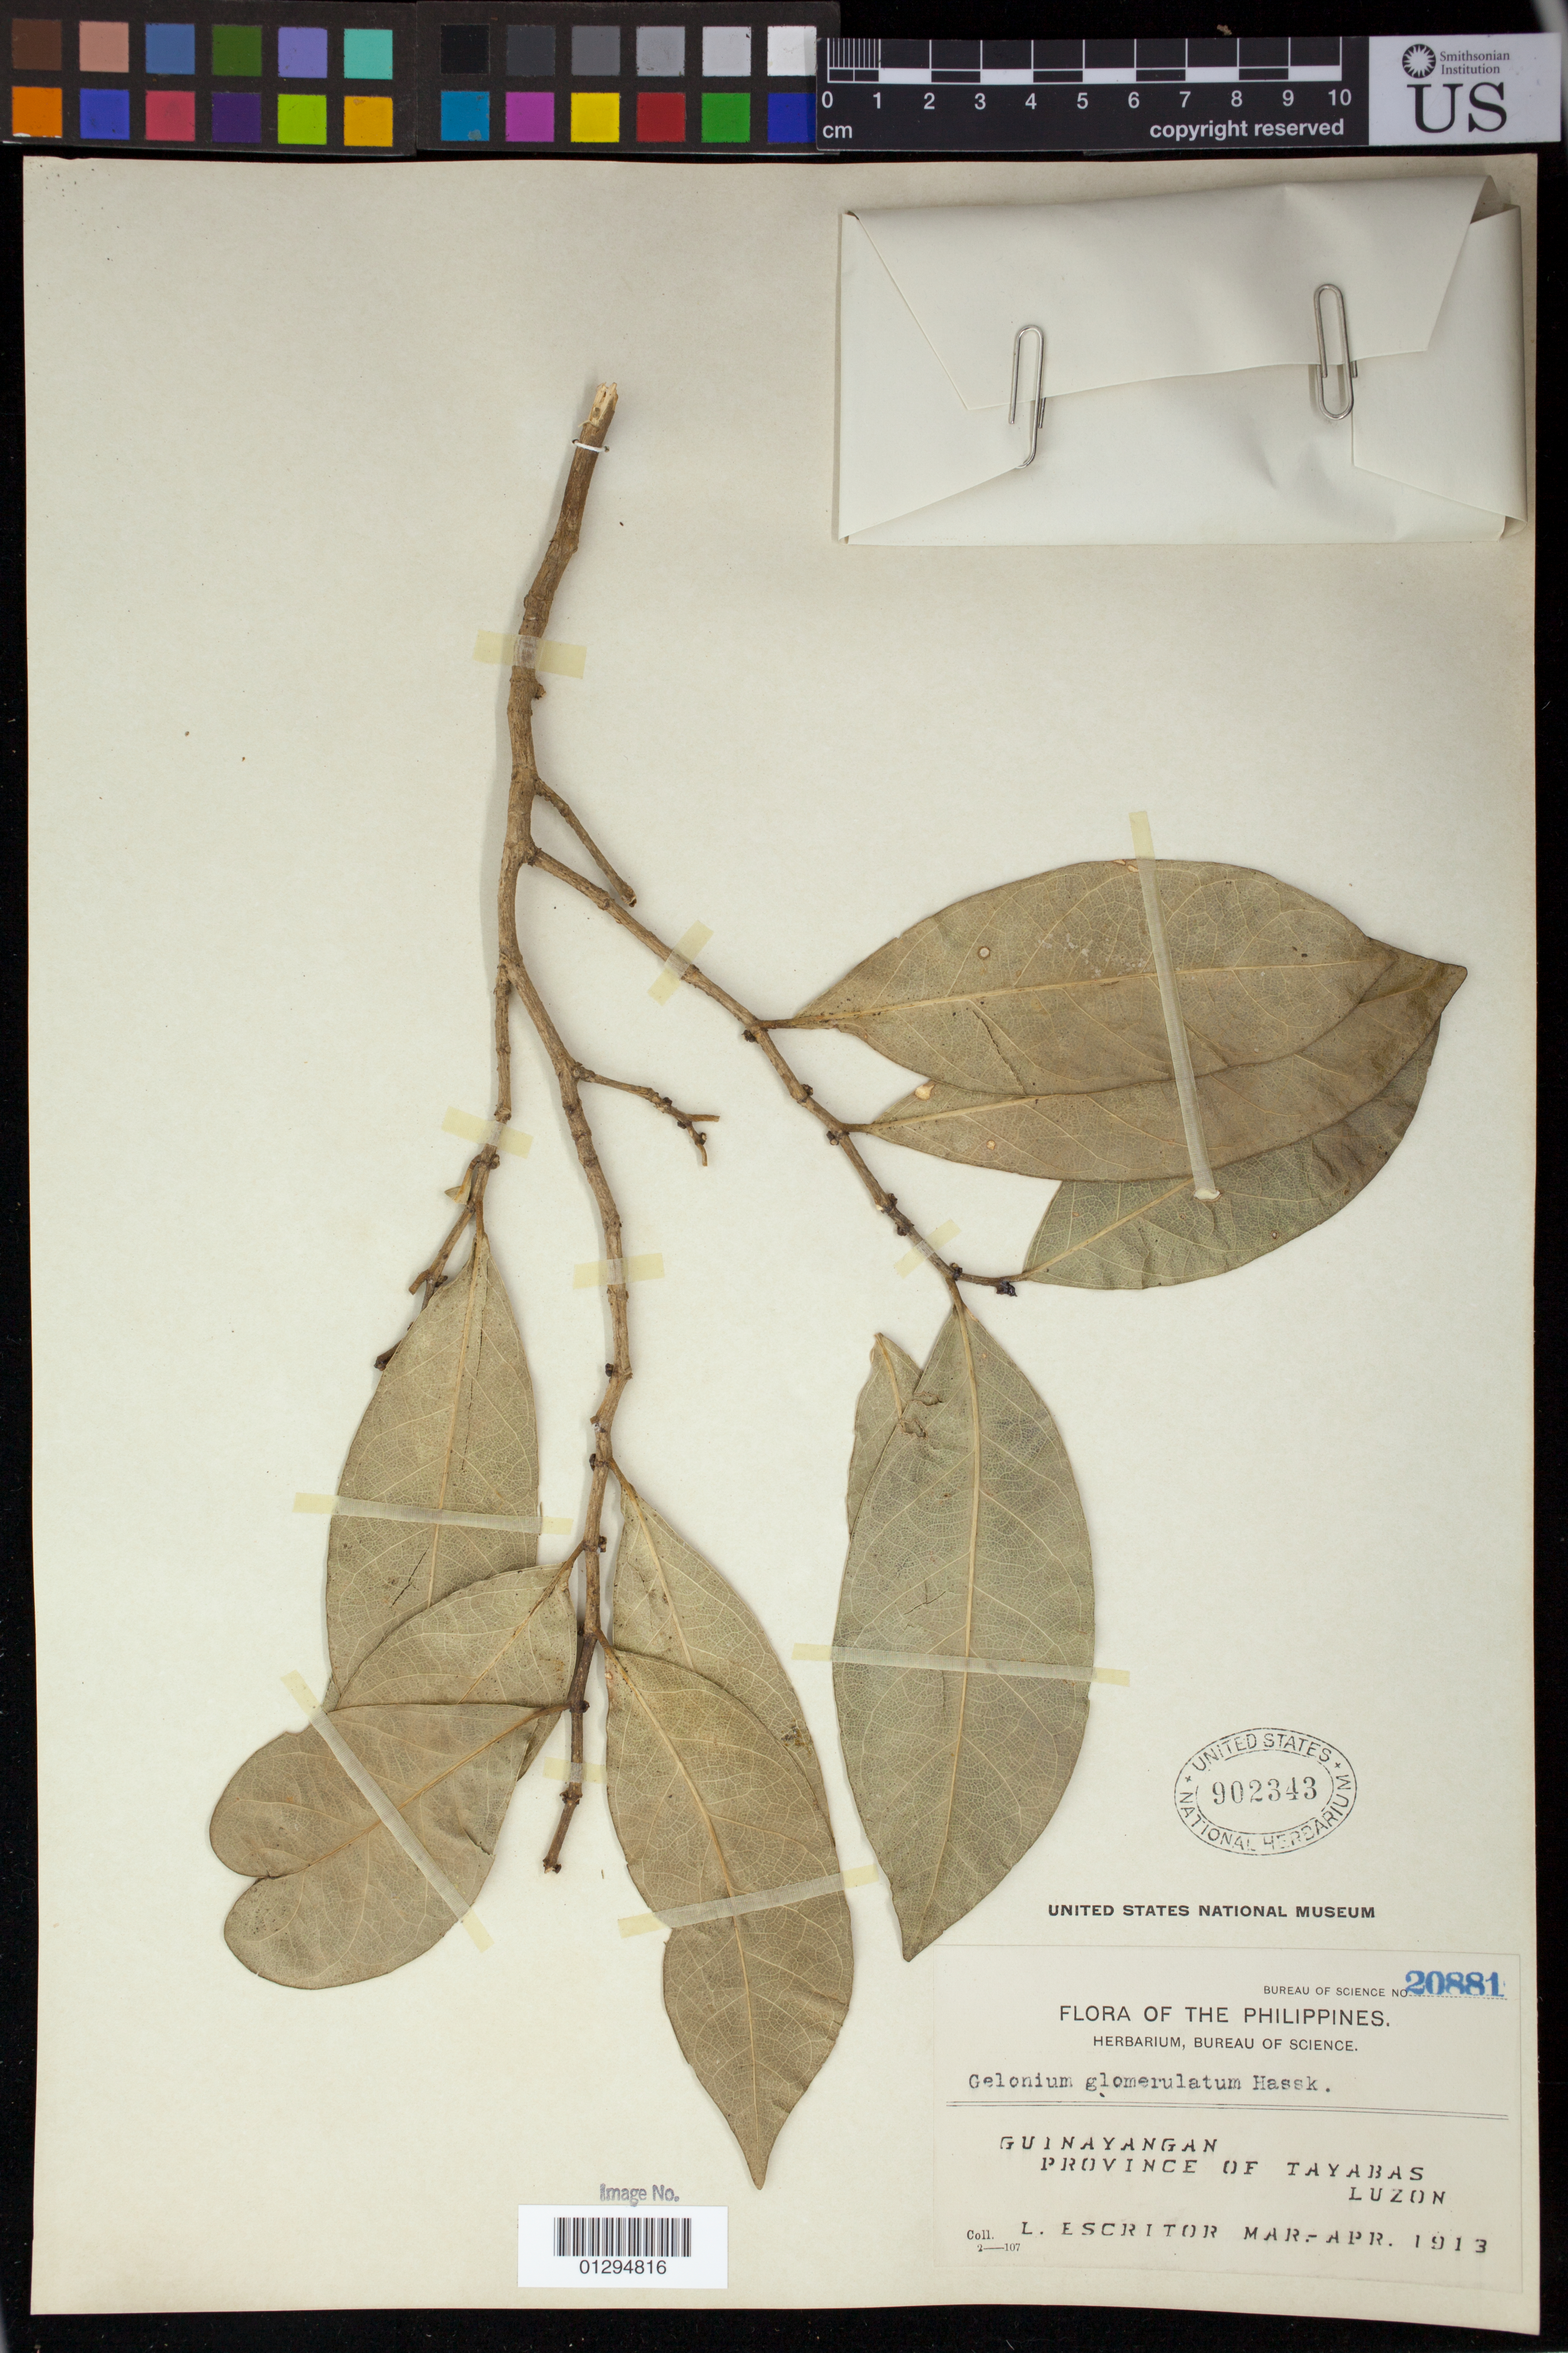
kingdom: Plantae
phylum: Tracheophyta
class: Magnoliopsida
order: Malpighiales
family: Euphorbiaceae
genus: Suregada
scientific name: Suregada glomerulata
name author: (Blume) Baill.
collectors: L. Escritor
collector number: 20881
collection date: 1913-03/1913-04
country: Philippines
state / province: Calabarzon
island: Luzon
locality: Guinayangan, Province of Tayabas, Luzon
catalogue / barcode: US 902343